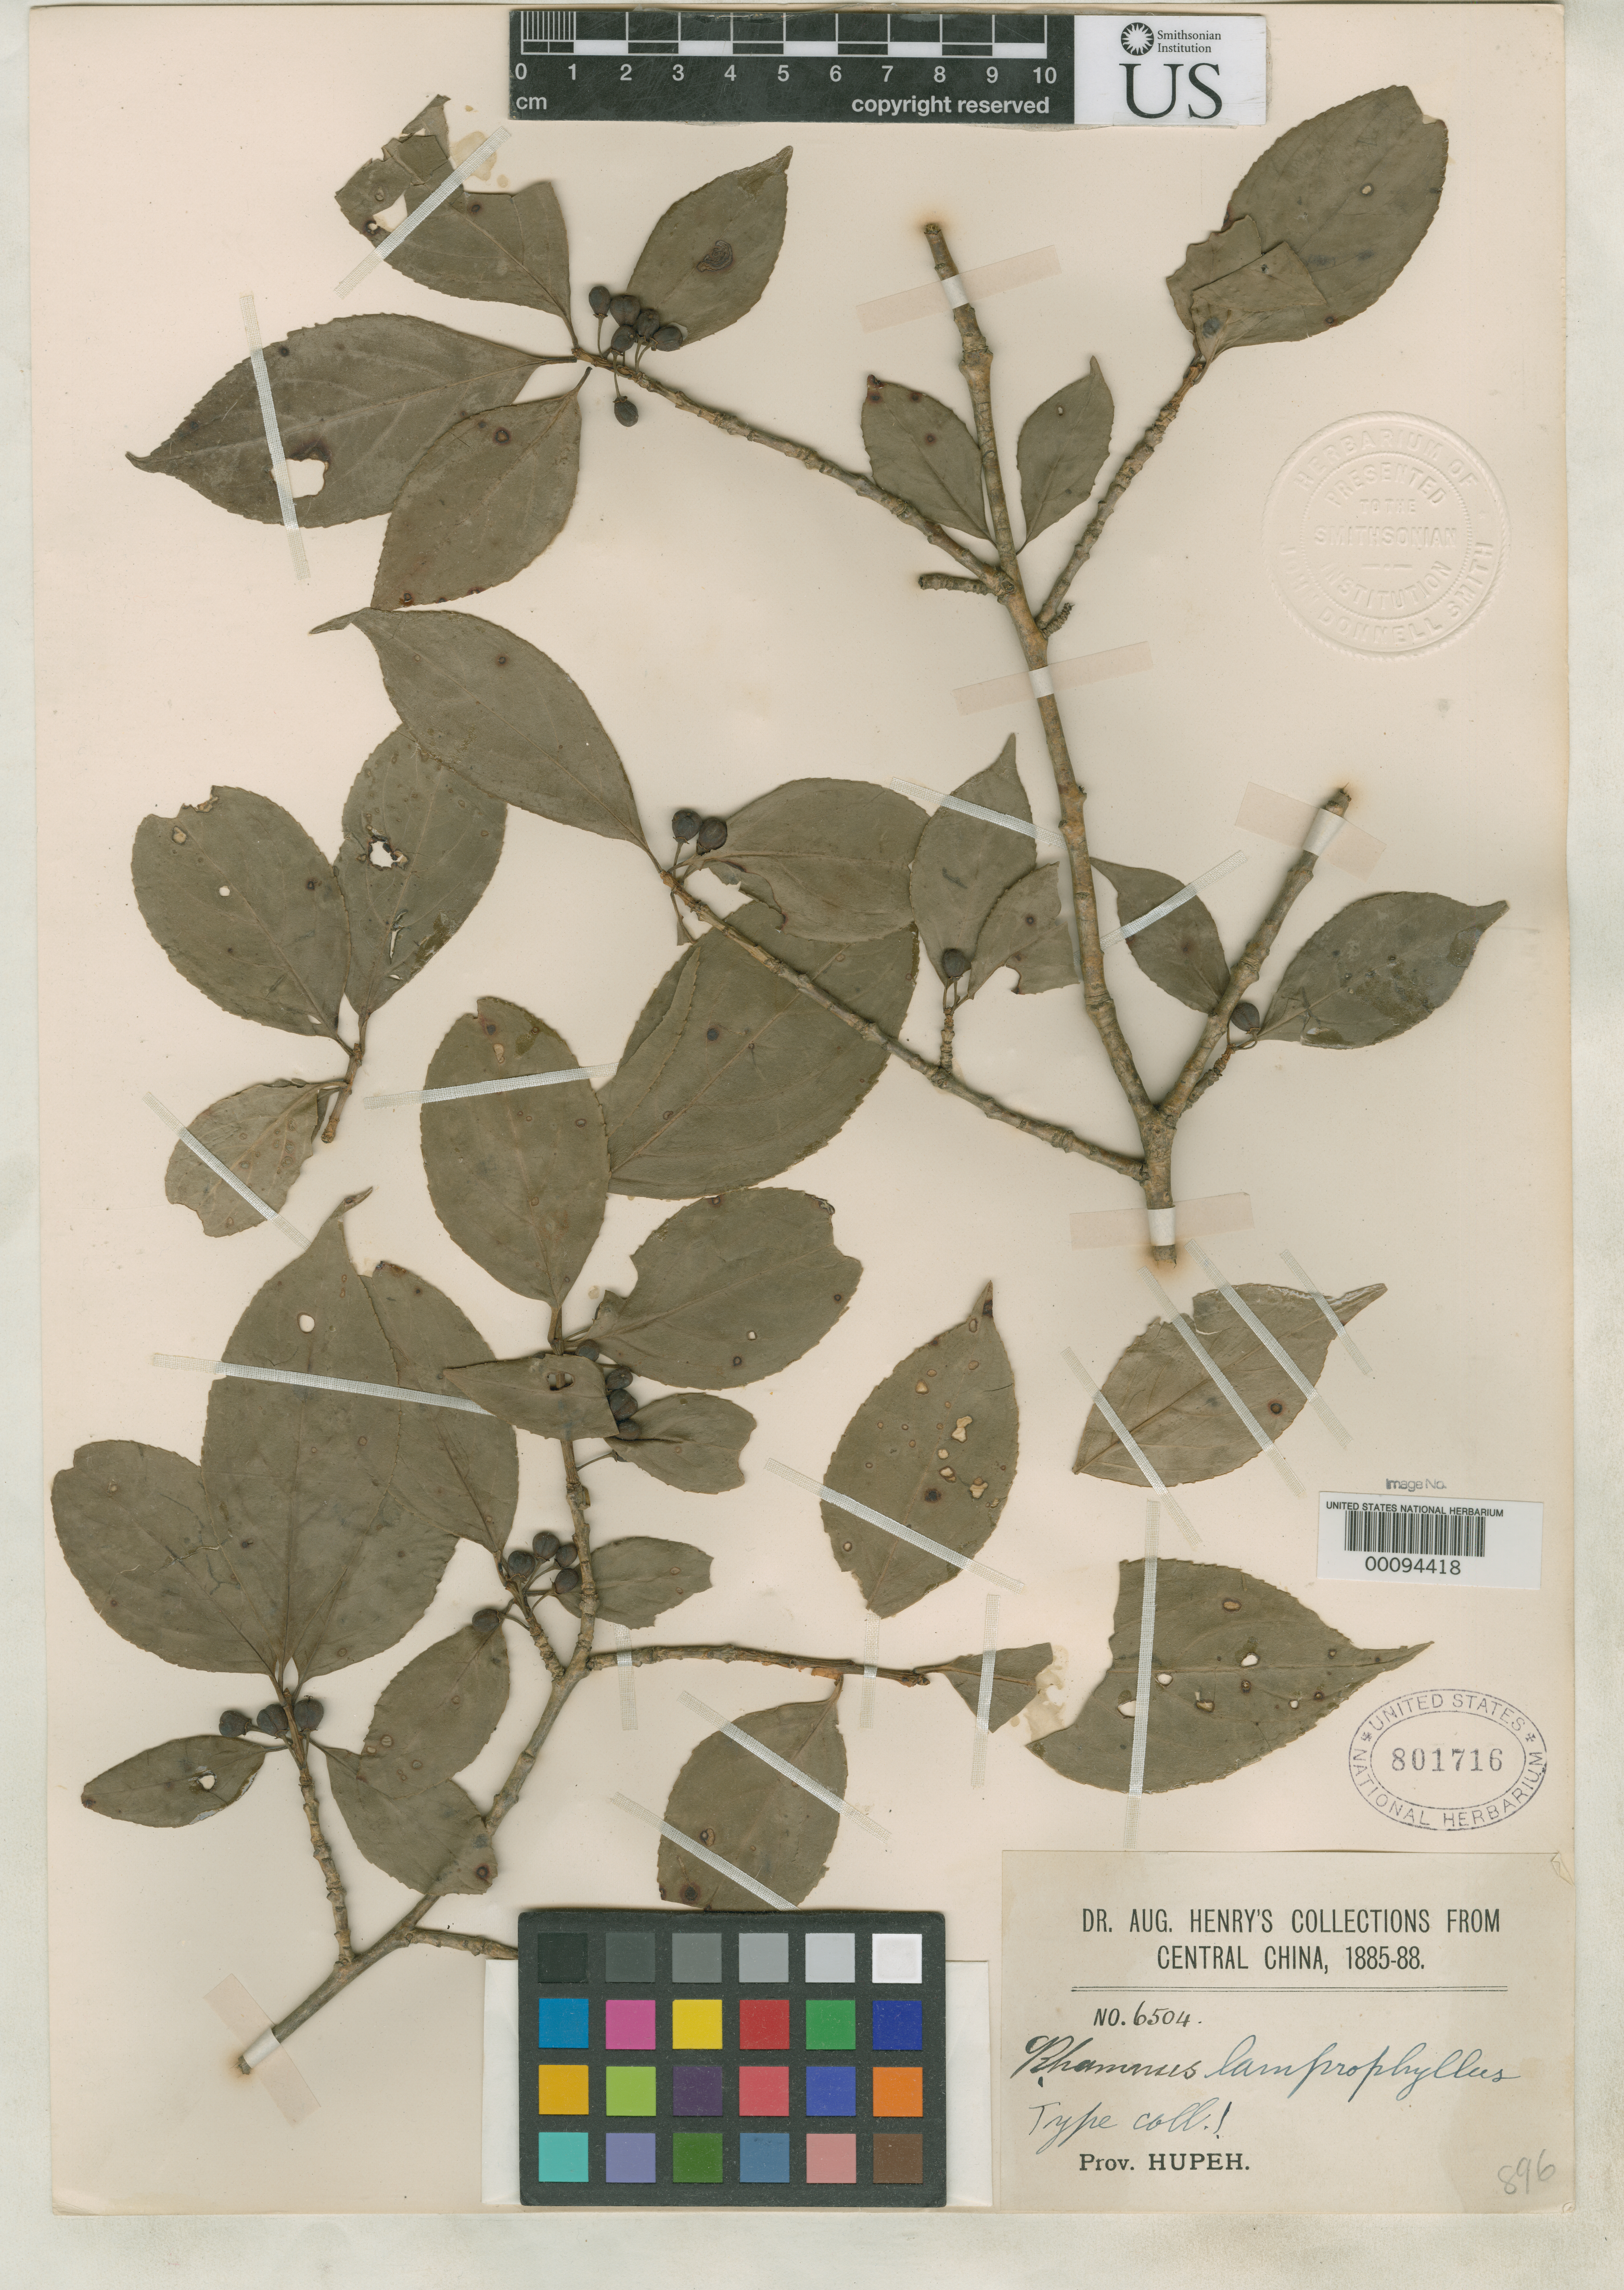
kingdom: Plantae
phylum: Tracheophyta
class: Magnoliopsida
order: Rosales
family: Rhamnaceae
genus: Rhamnus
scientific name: Rhamnus lamprophyllus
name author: C.K. Schneid.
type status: Type Fragment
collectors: A. Henry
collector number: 6504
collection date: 1885/1888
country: China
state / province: Hubei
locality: Central China. Prov. Hupeh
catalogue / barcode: US 801716